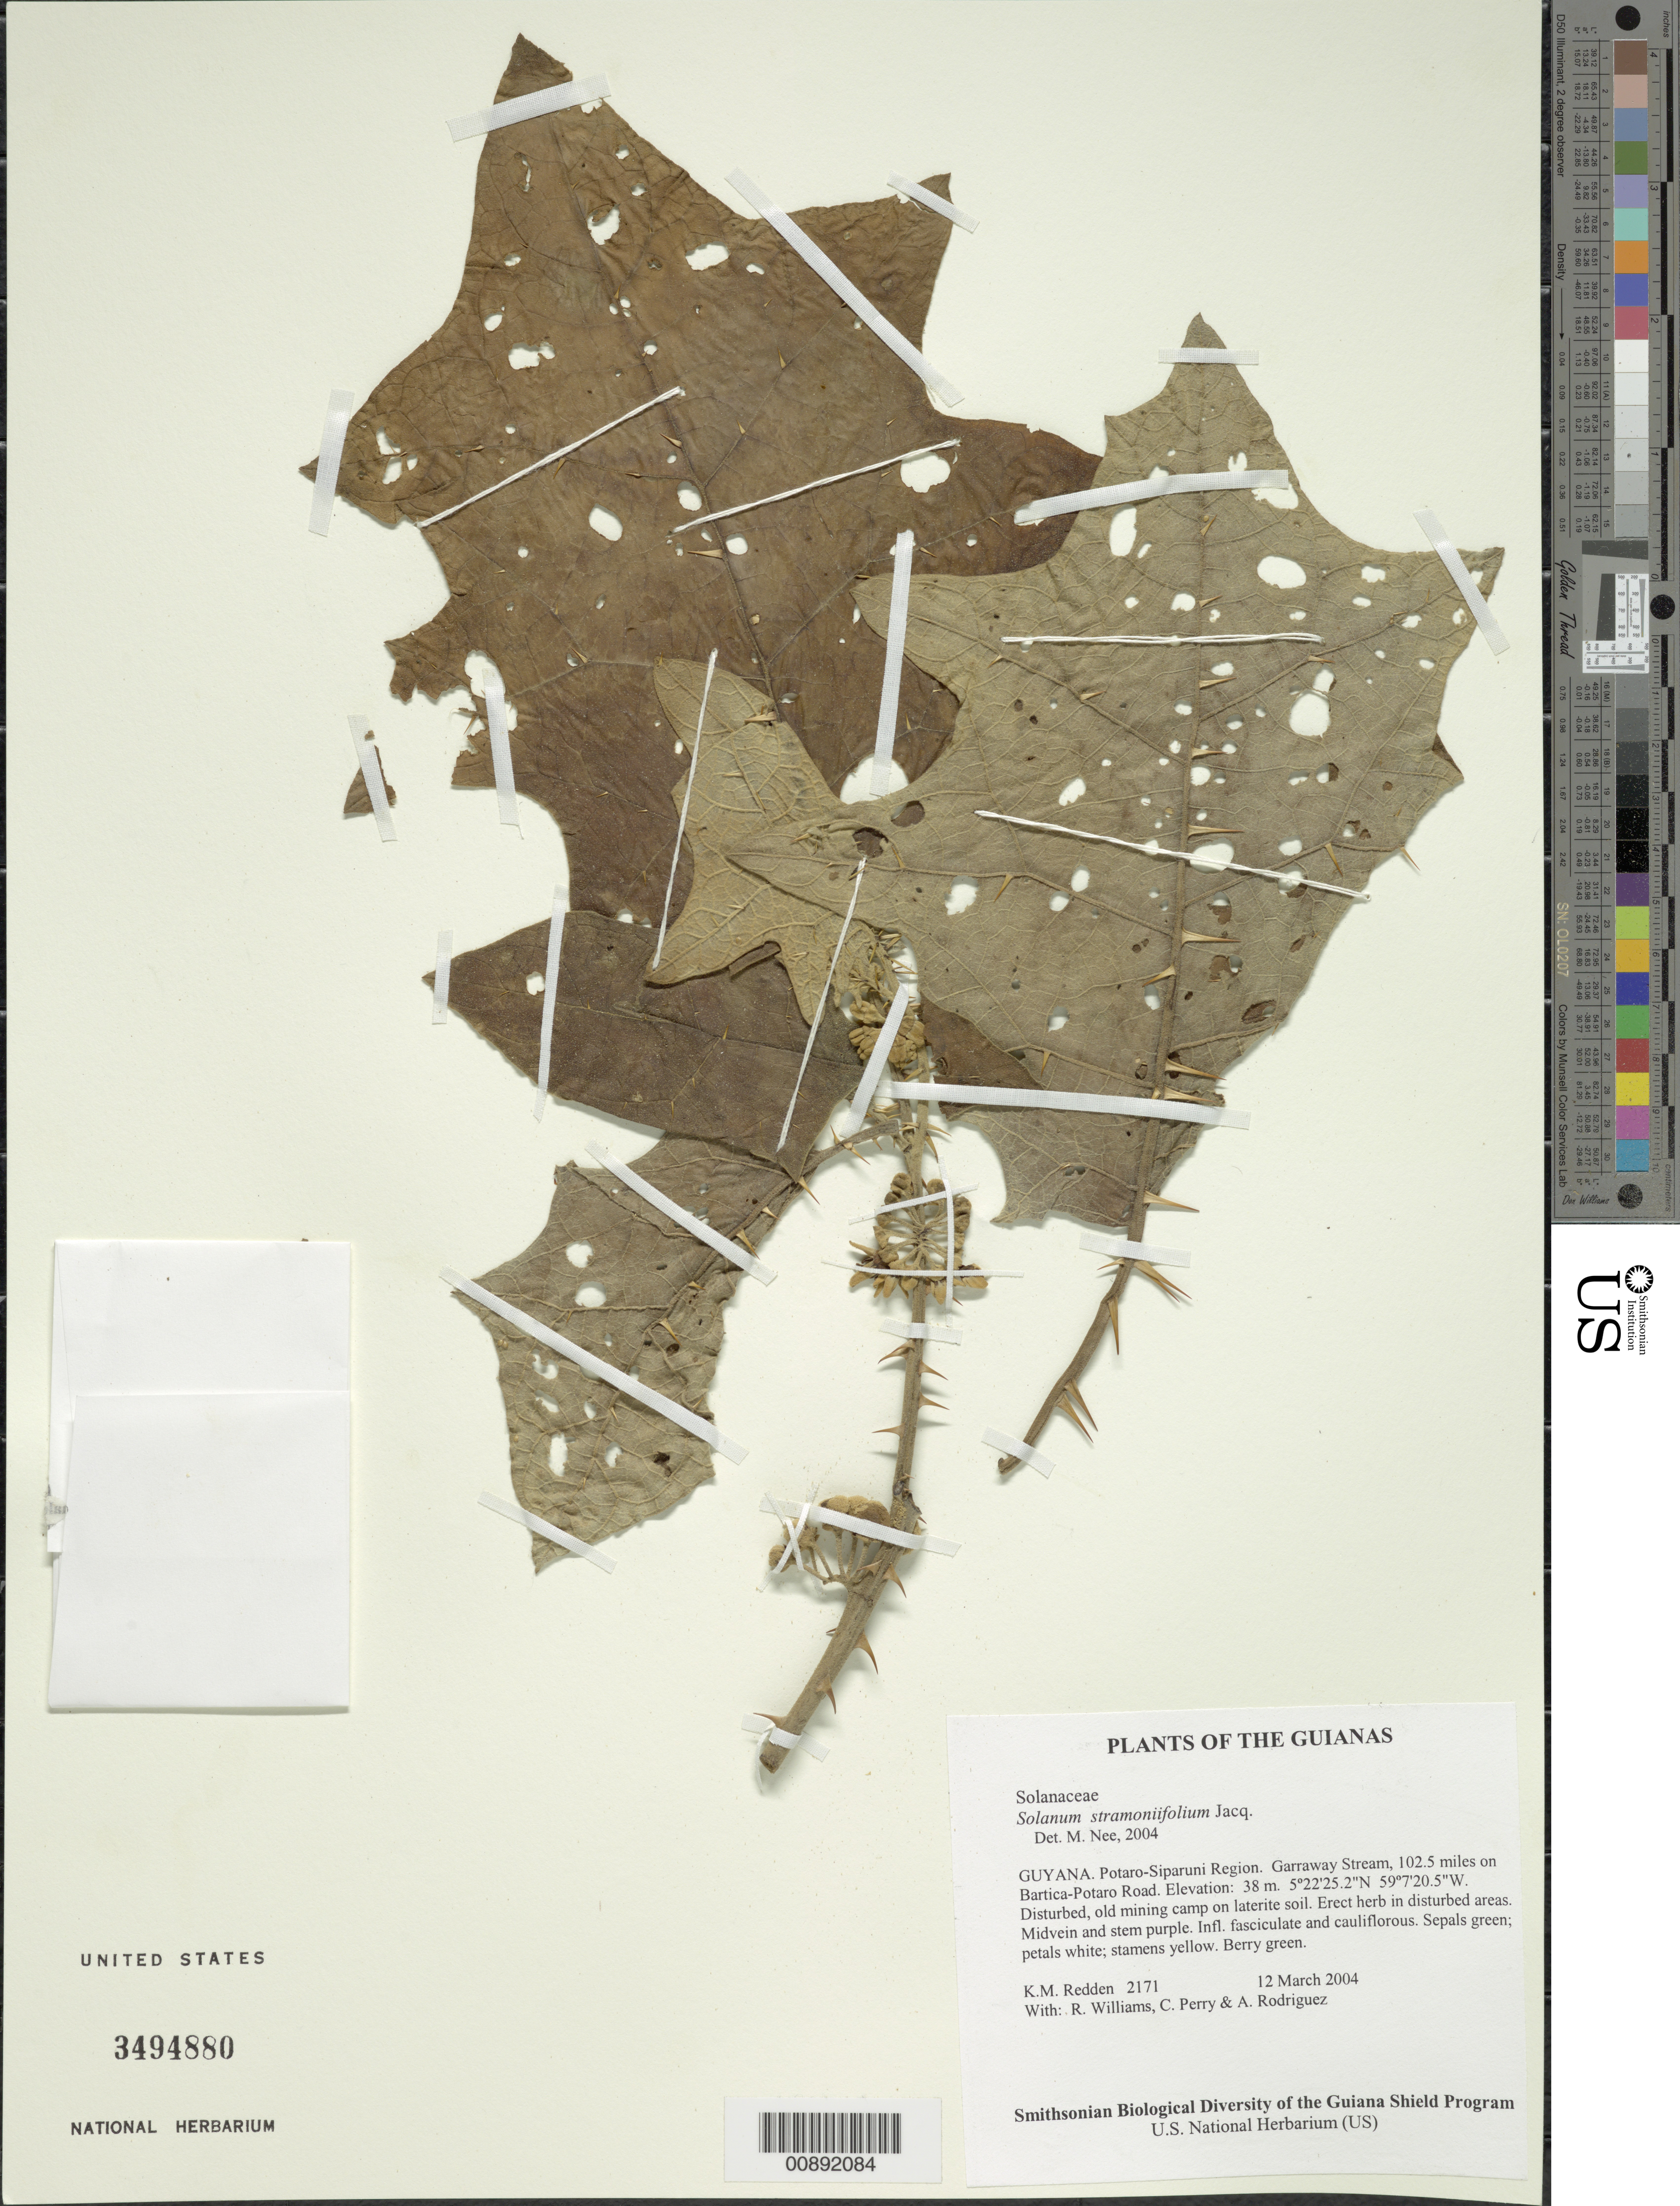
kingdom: Plantae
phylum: Tracheophyta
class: Magnoliopsida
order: Solanales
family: Solanaceae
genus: Solanum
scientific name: Solanum stramoniifolium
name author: Jacq.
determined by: Nee, Michael H.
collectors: K. M. Redden, R. Williams, C. Perry & A. Rodríguez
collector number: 2171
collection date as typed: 3 Mar 2004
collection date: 2004-03-03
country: Guyana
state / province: Potaro-Siparuni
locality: Garraway Stream, 102.5 miles on Bartica-Potaro Road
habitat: Disturbed, old mining camp on laterite soil.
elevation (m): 38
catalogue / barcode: US 3494880